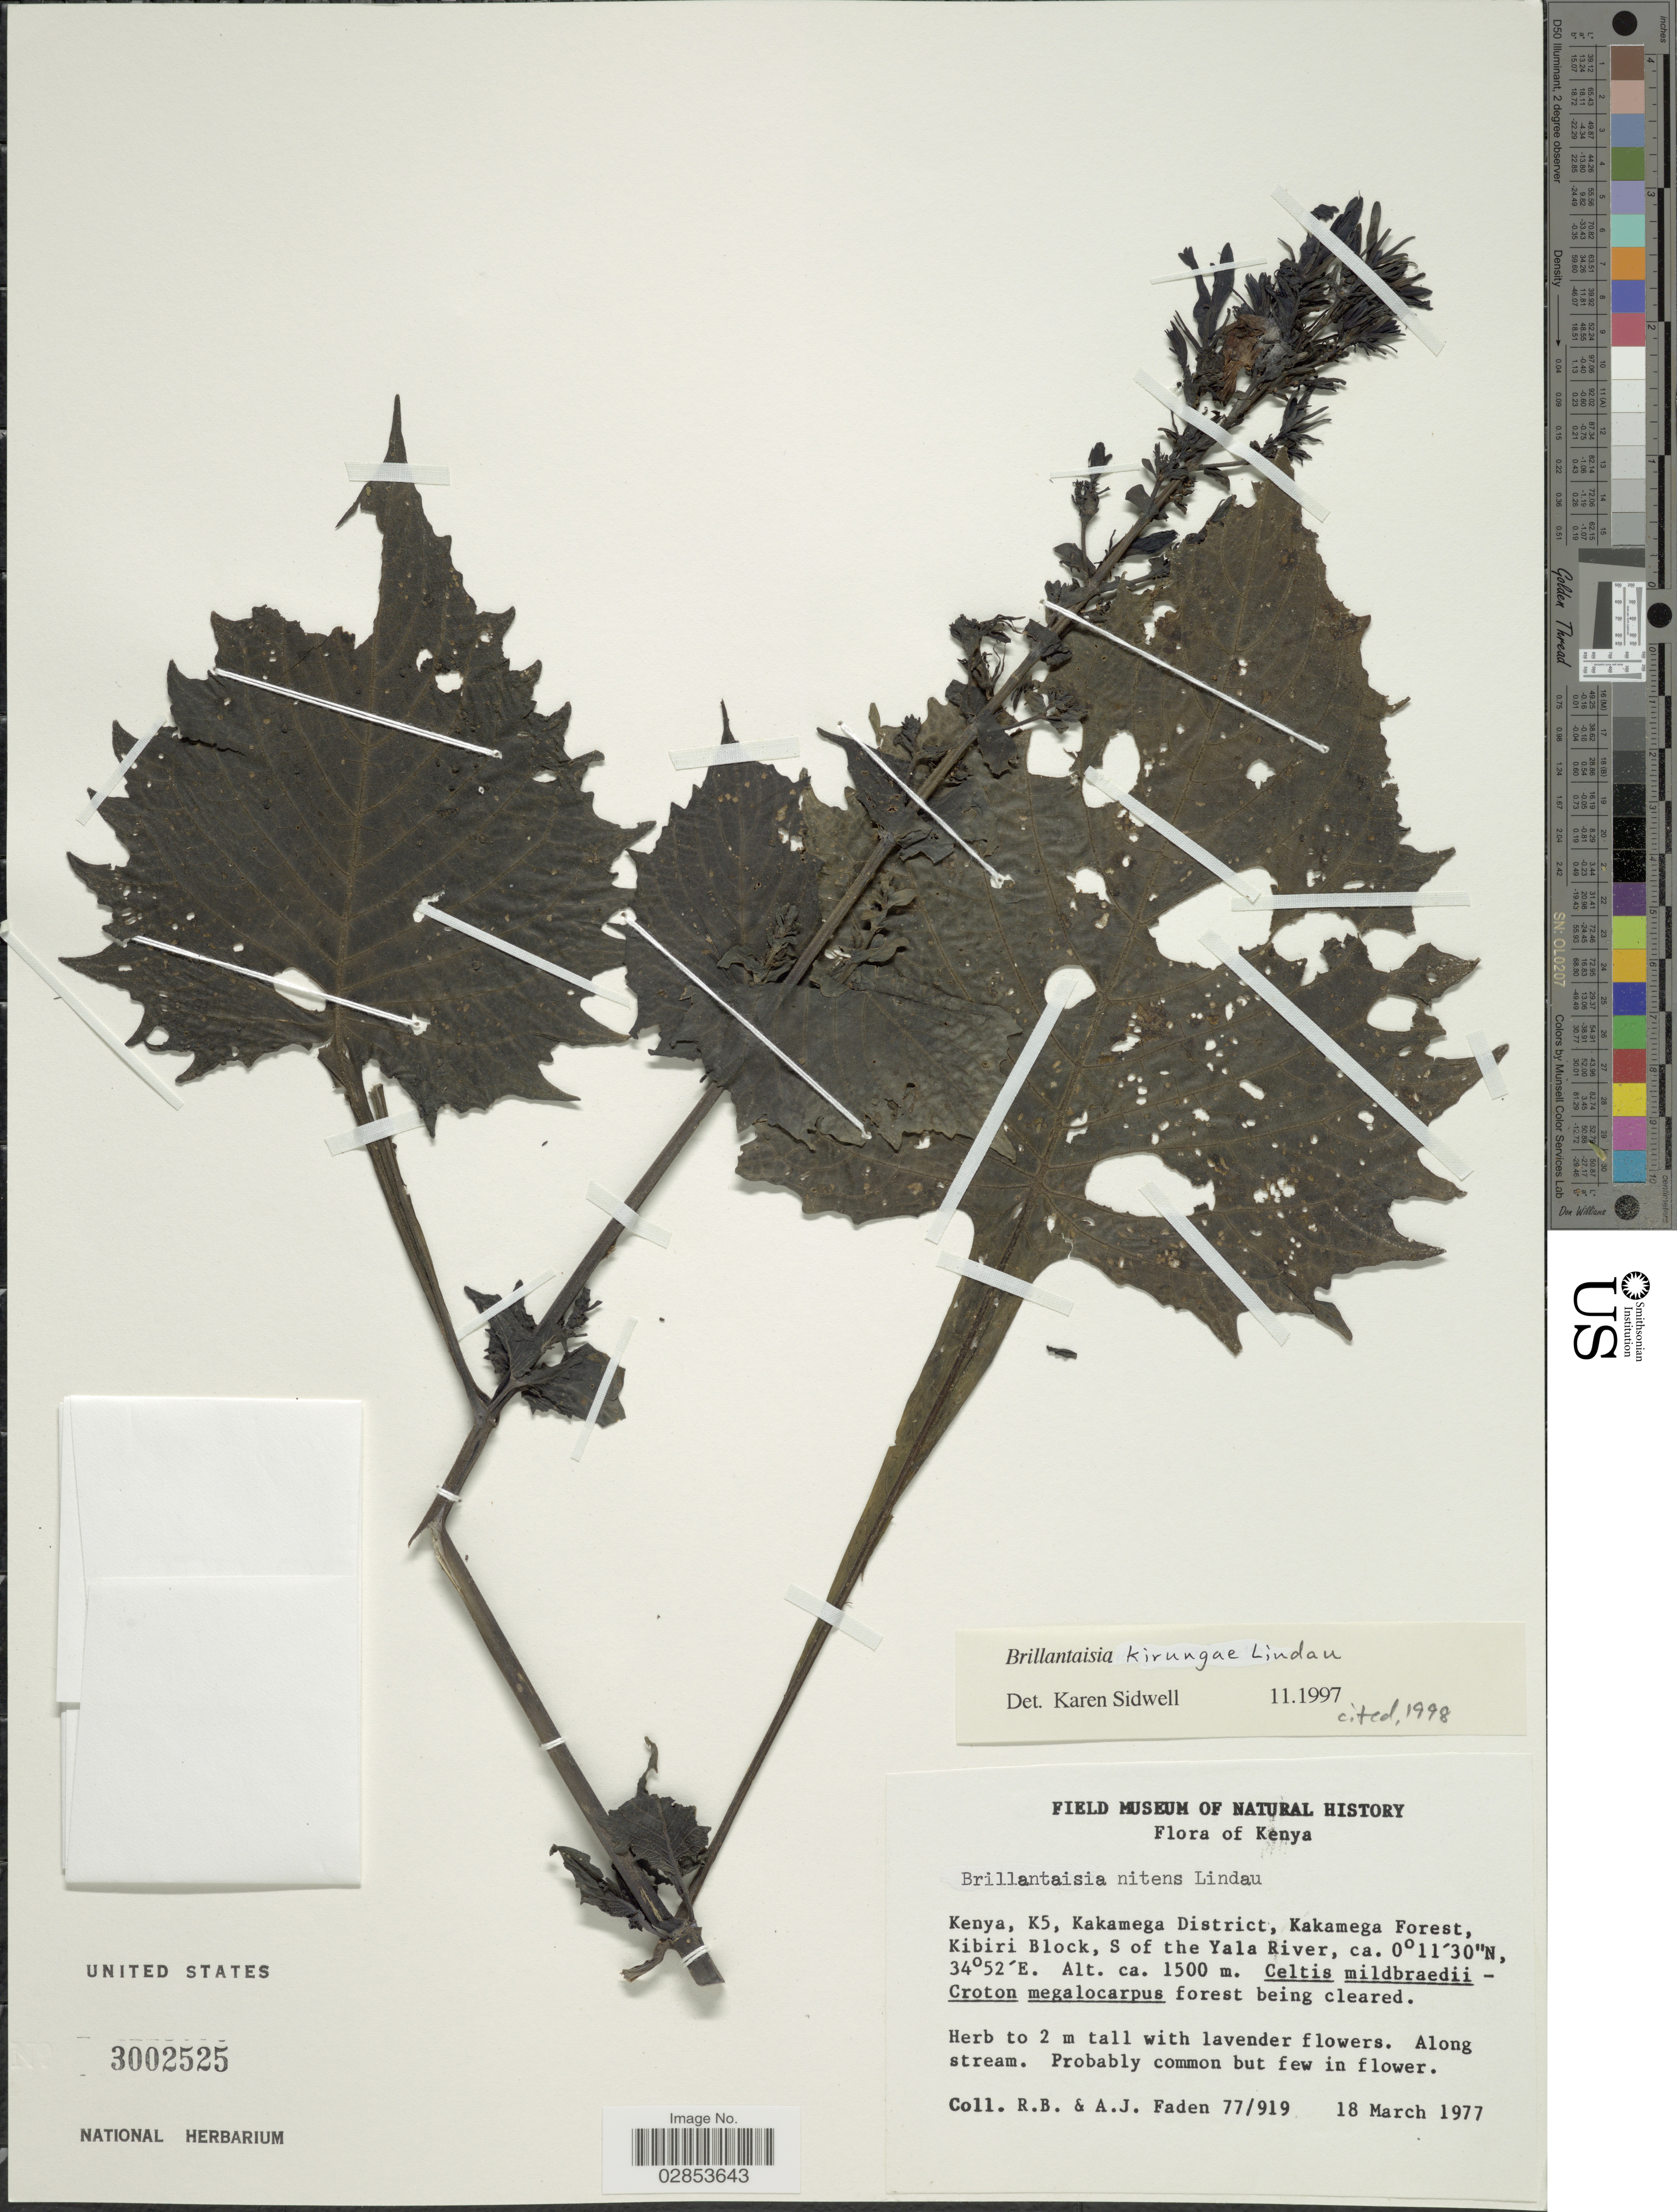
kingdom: Plantae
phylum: Tracheophyta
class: Magnoliopsida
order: Lamiales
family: Acanthaceae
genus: Brillantaisia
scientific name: Brillantaisia kirungae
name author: Lindau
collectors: R. B. Faden & A. J. Faden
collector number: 77/919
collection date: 1977-03-18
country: Kenya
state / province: Kakamega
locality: K5, Kakamega District, Kakamega Forest, Kibiri Block, S of the Yala River.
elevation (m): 1500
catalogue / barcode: US 3002525